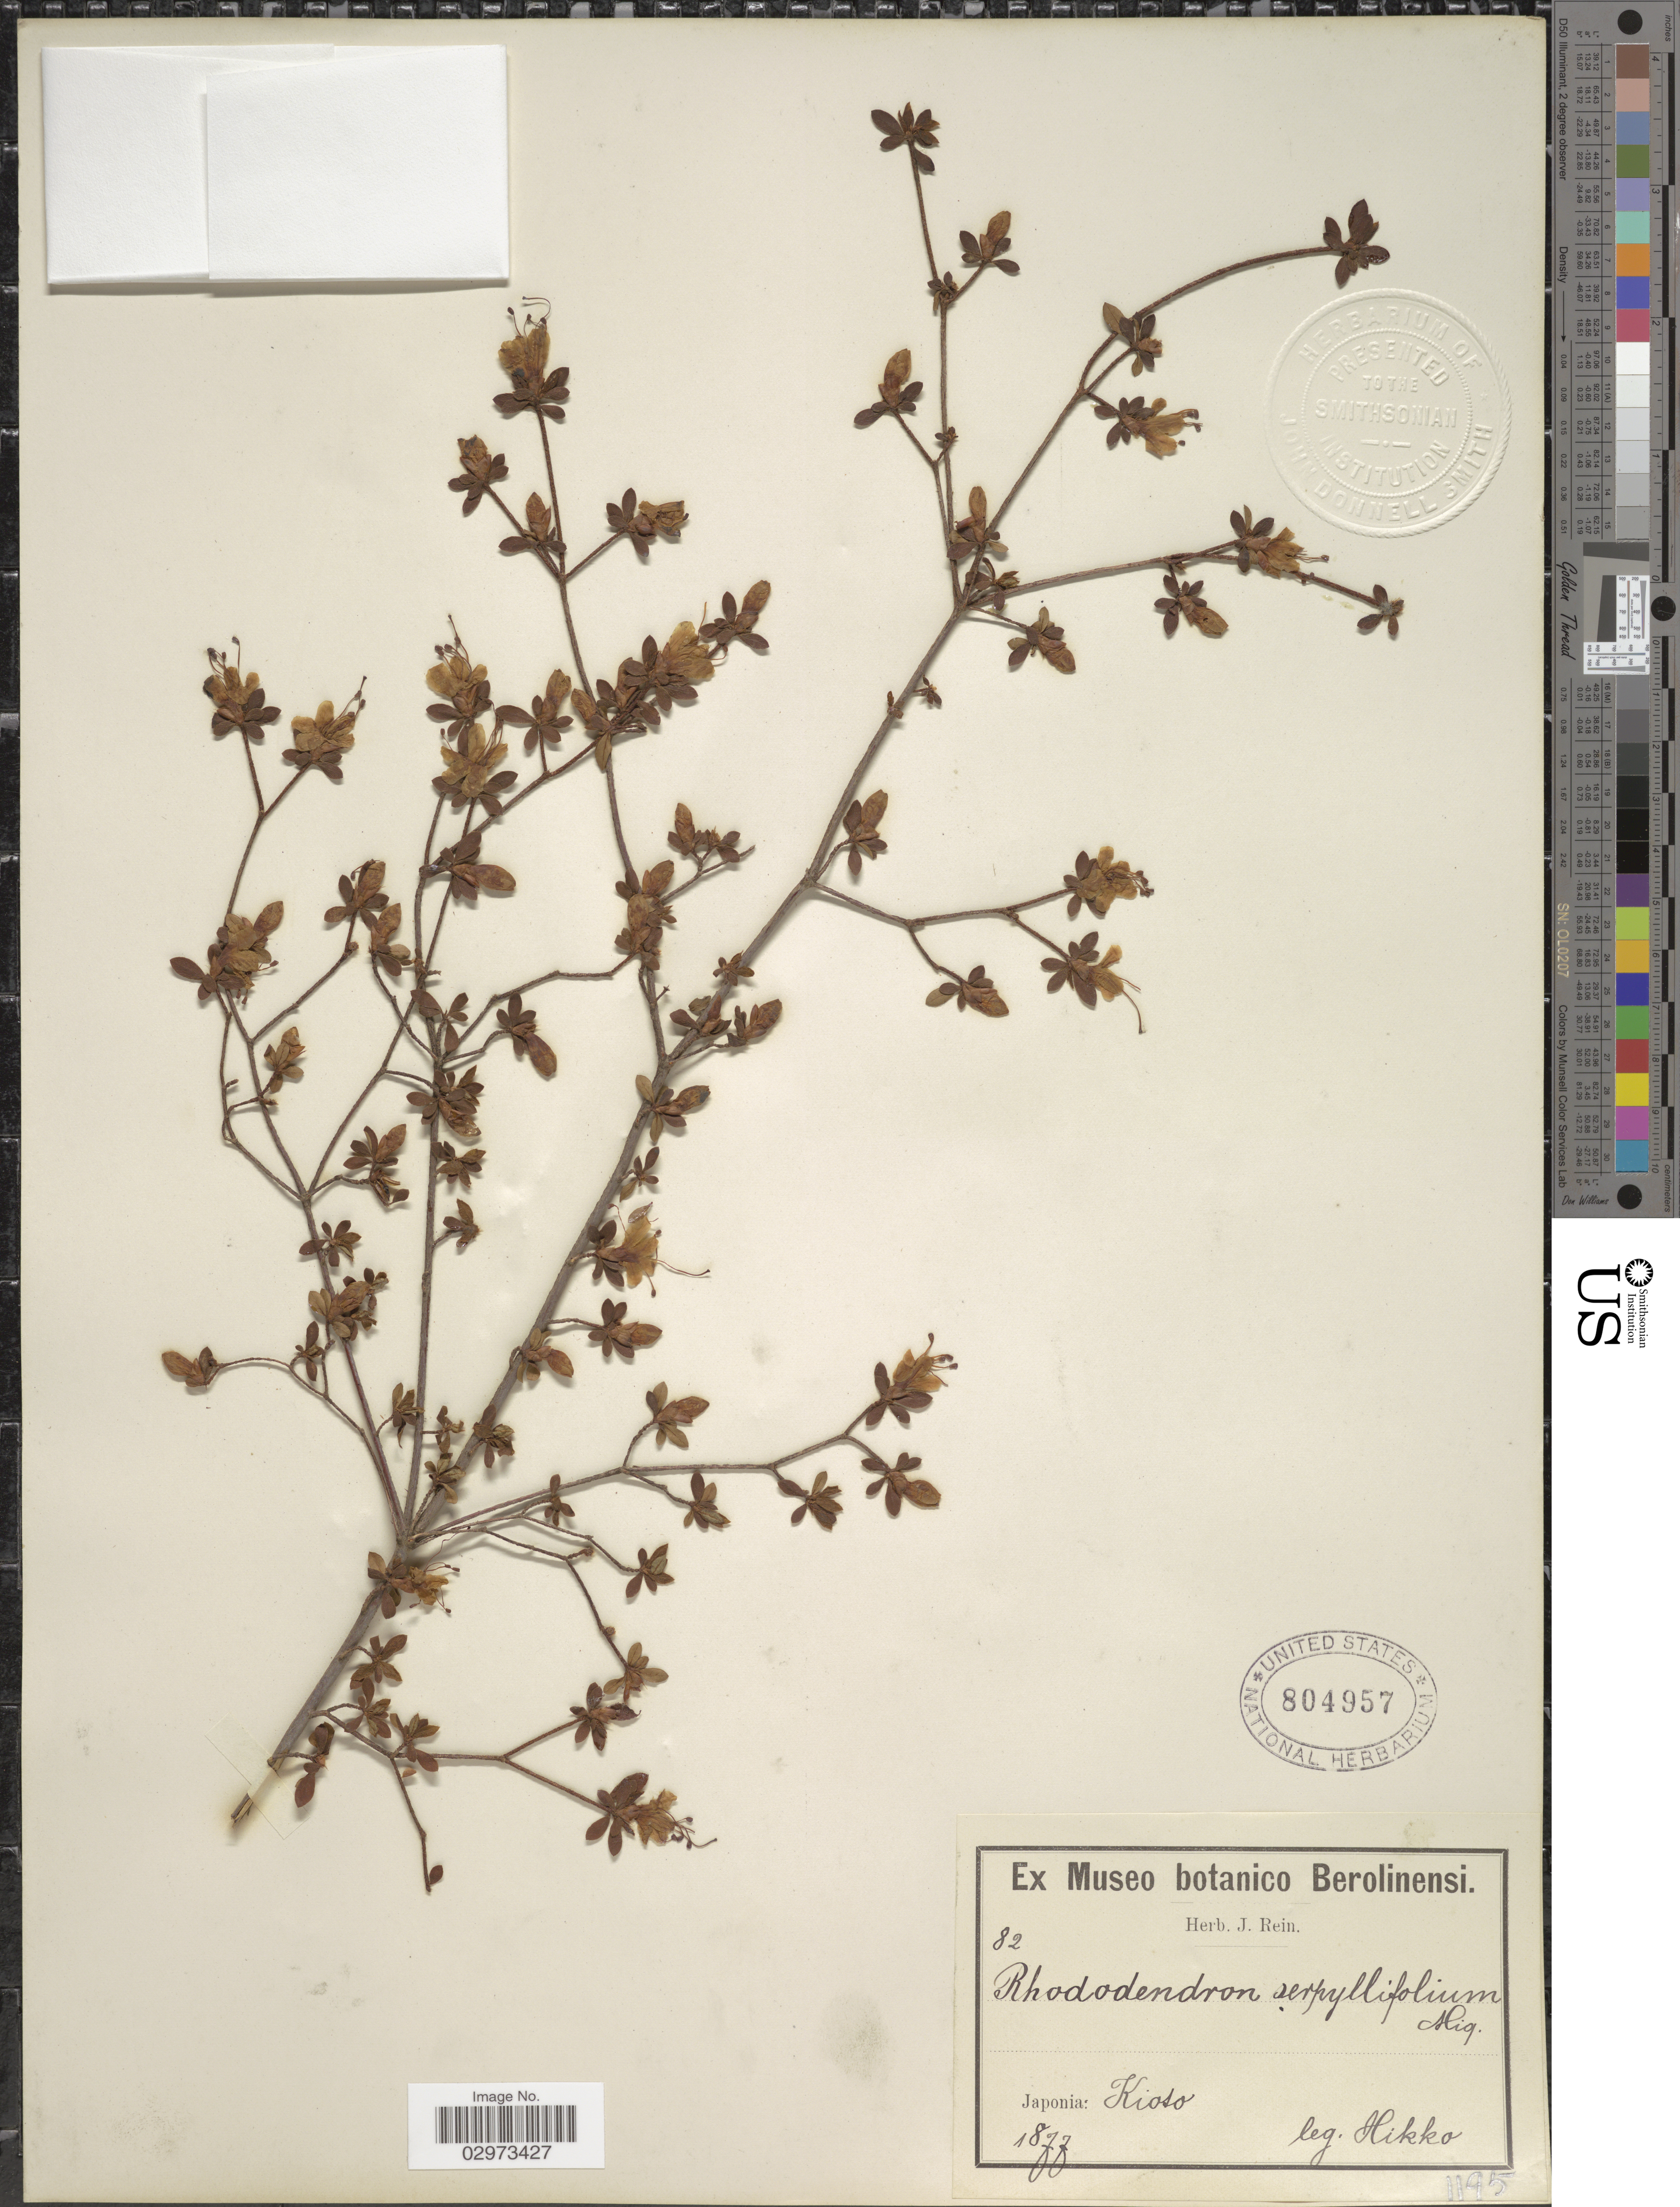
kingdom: Plantae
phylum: Tracheophyta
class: Magnoliopsida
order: Ericales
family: Ericaceae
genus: Rhododendron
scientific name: Rhododendron serpyllifolium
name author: Miq.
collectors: -. Hikko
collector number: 82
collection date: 1877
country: Japan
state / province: Kyoto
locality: Kioto.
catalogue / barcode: US 804957